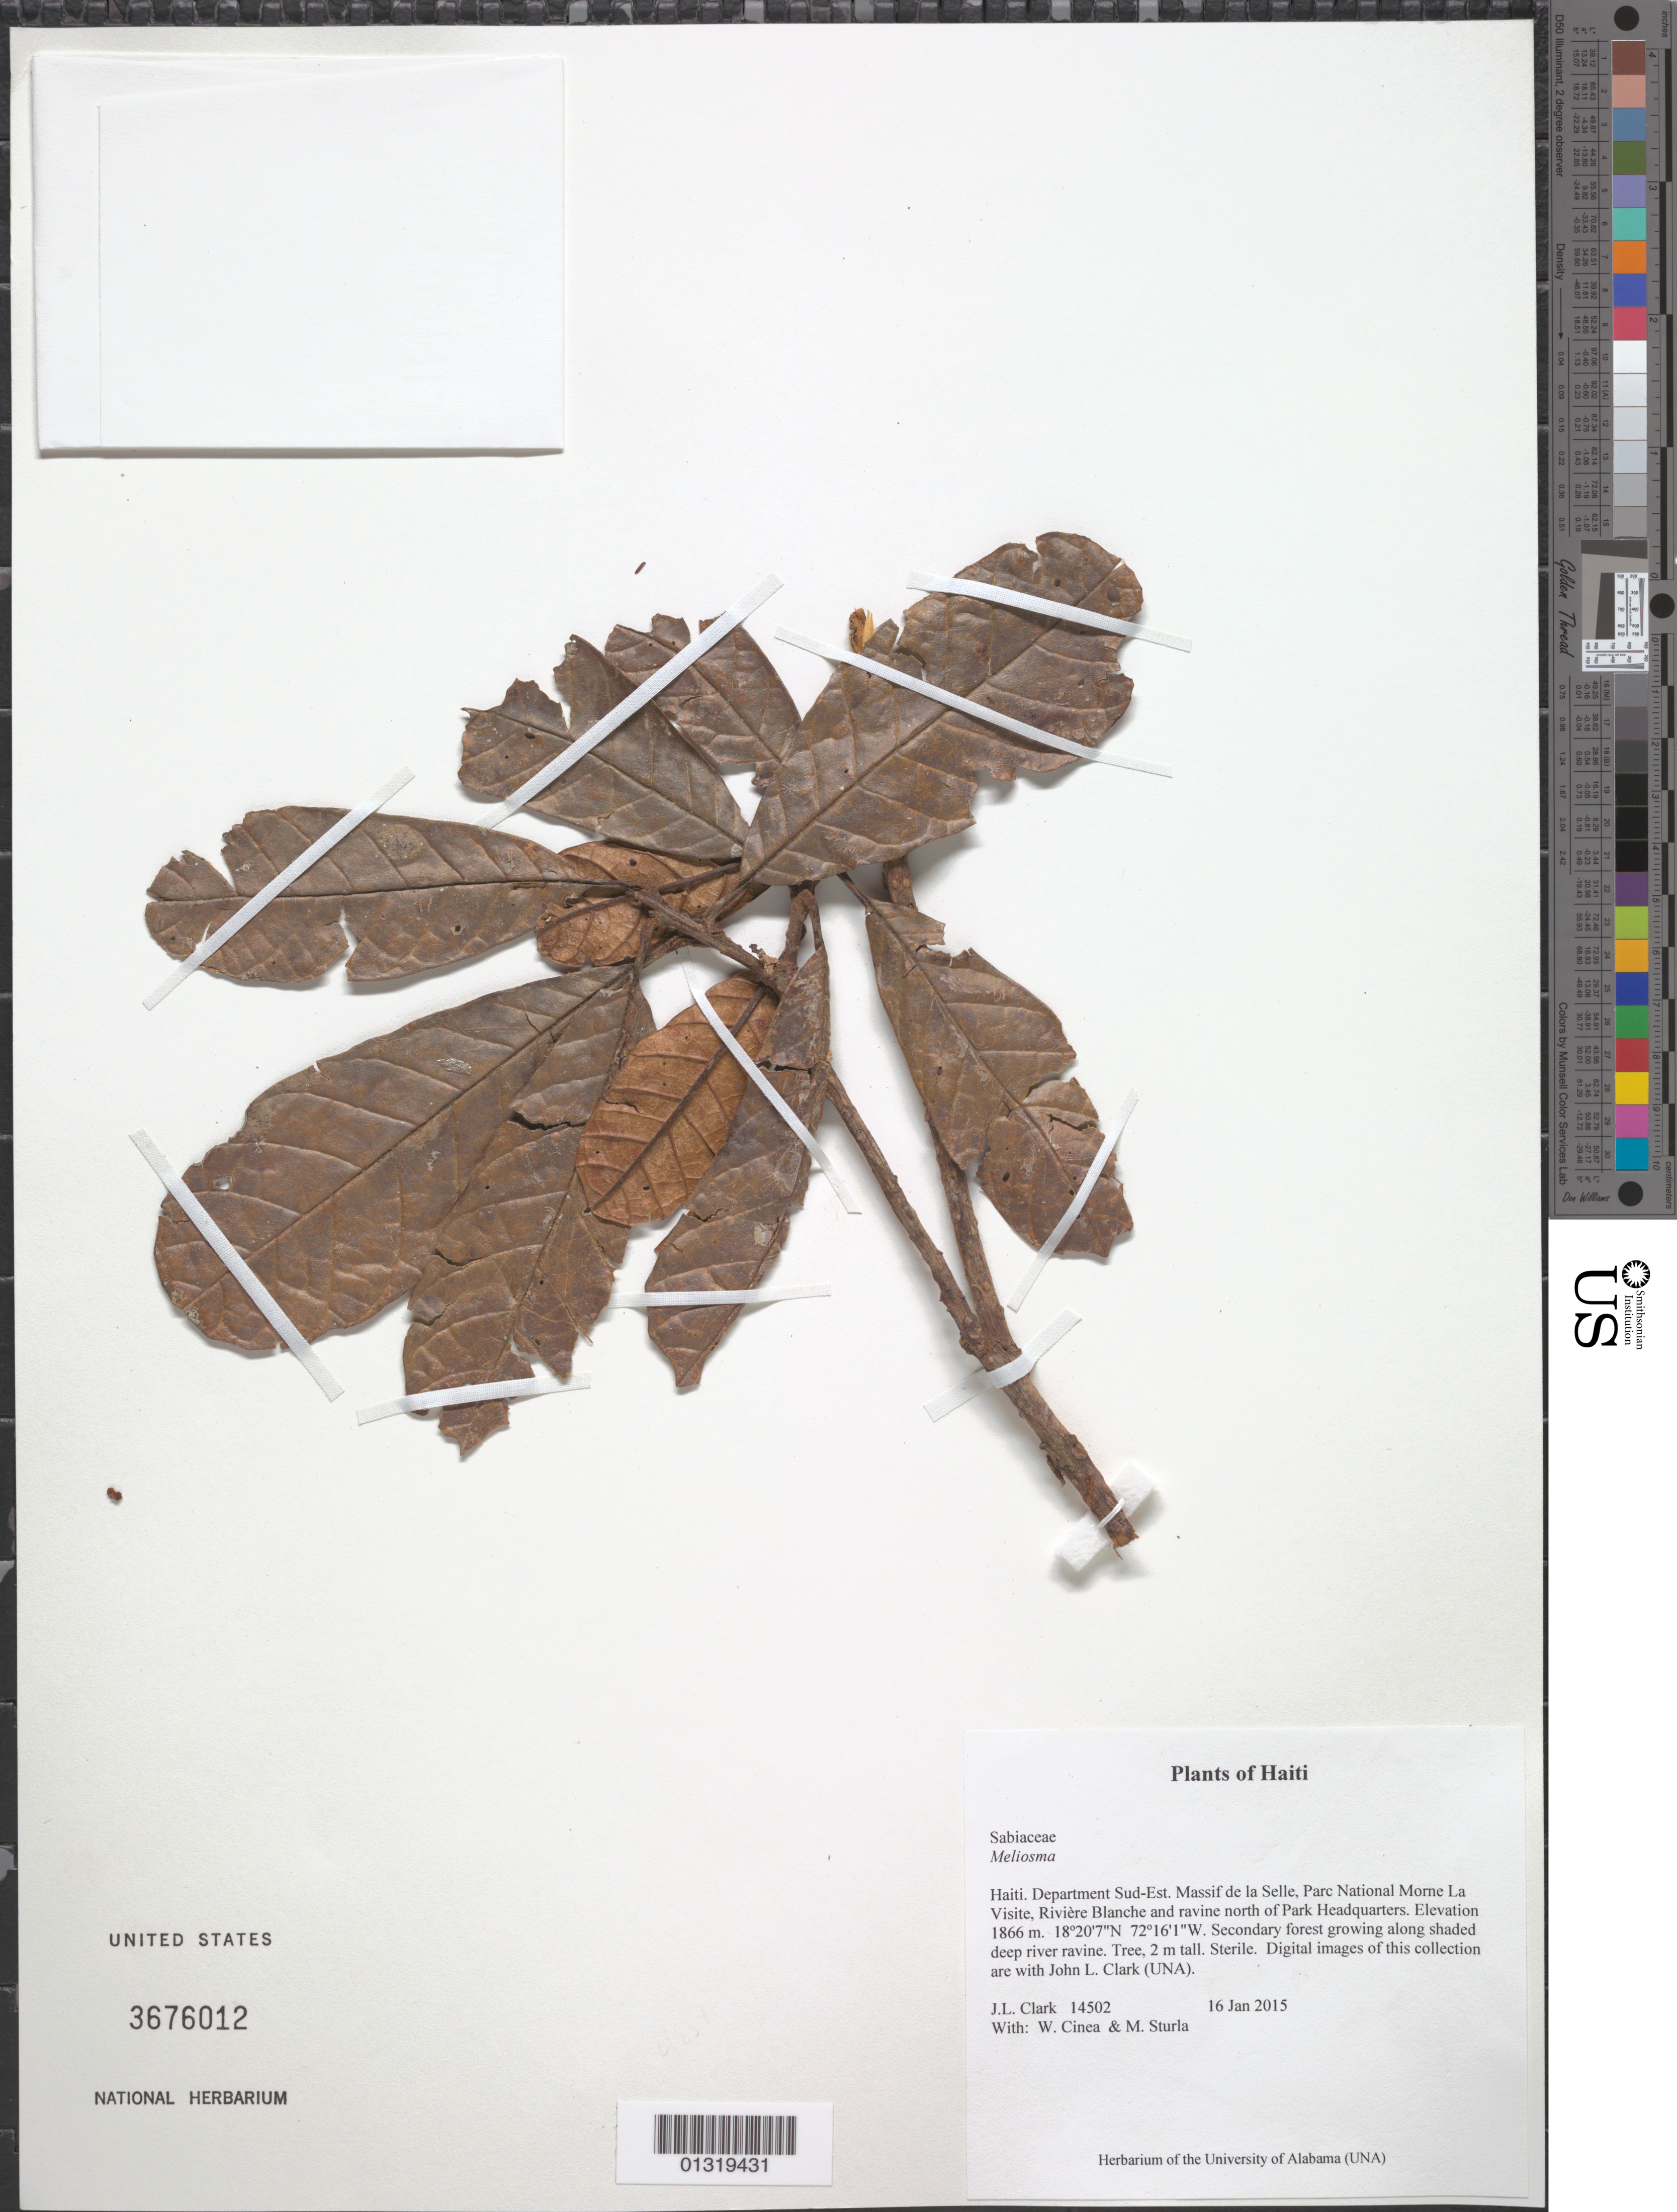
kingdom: Plantae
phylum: Tracheophyta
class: Magnoliopsida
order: Proteales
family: Sabiaceae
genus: Meliosma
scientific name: Meliosma sp.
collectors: J. L. Clark, W. Cinea & M. Sturla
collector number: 14502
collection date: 2015-01-16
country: Haiti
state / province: Sud-Est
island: Hispaniola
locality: Massif de la Selle, Parc National Morne La Visite, Rivière Blanche and rivine north of Park Headquarters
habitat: Secondary forest along shaded deep river ravine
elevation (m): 1866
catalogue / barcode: US 3676012